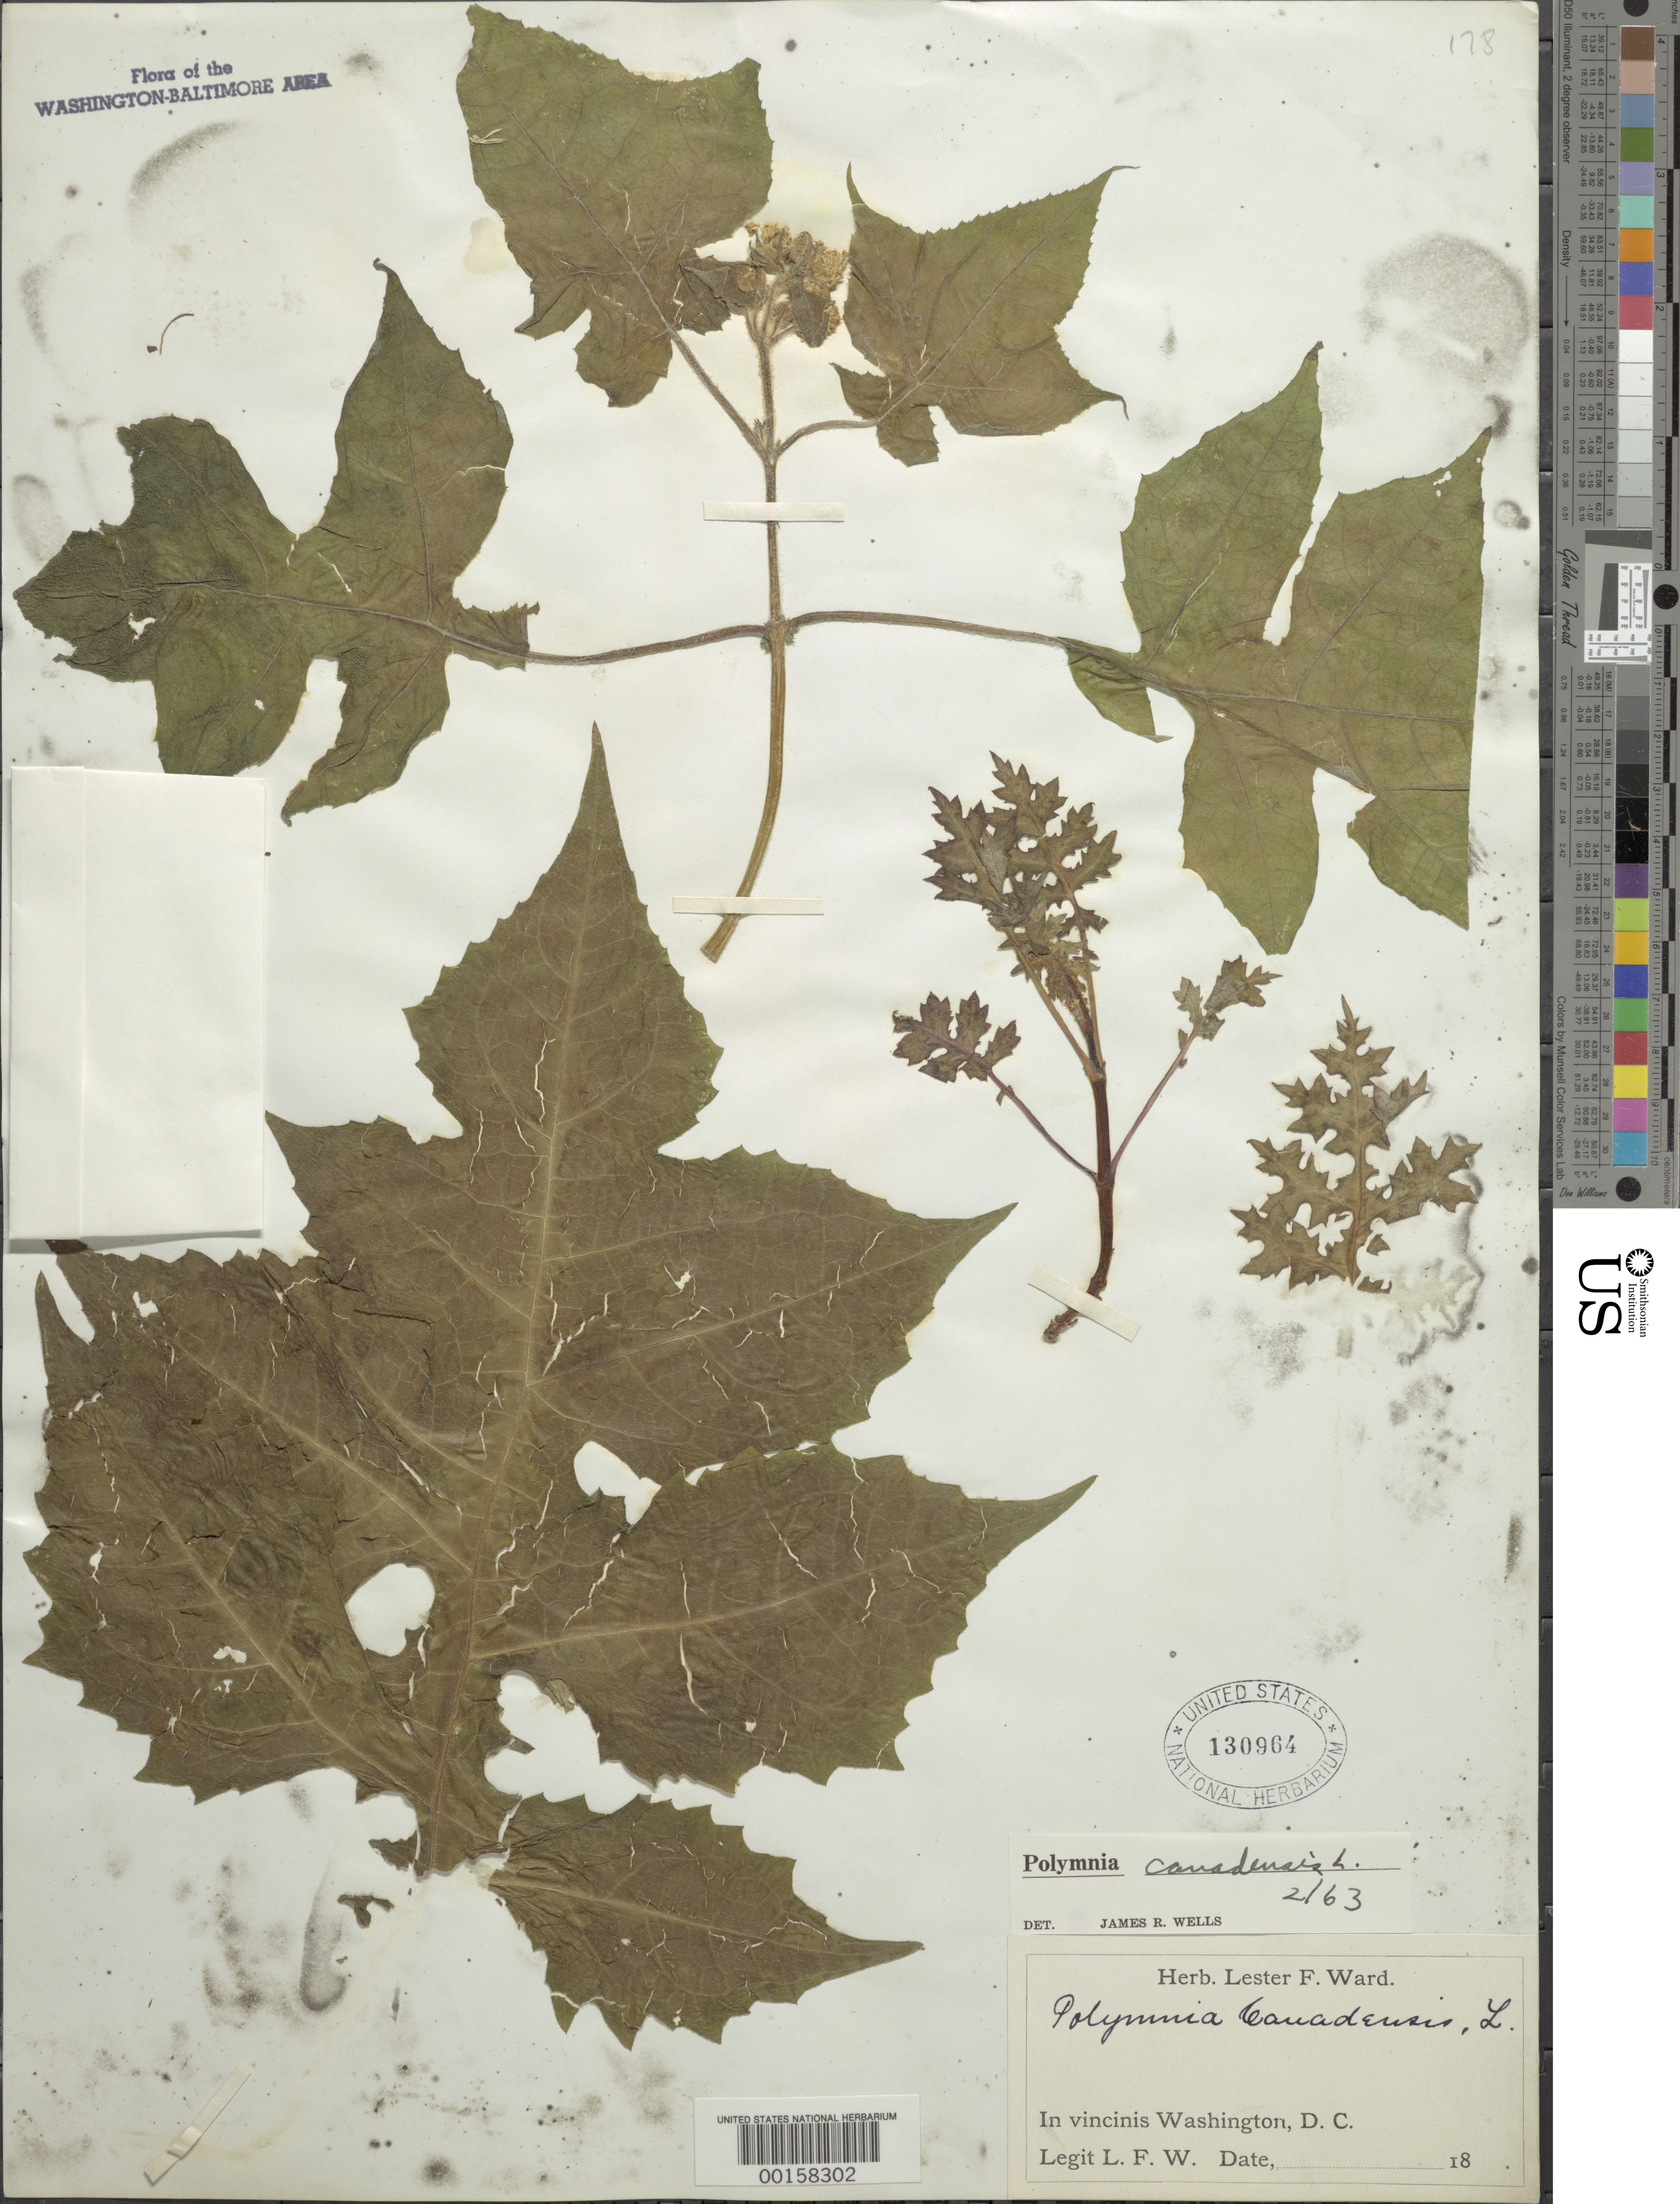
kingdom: Plantae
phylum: Tracheophyta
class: Magnoliopsida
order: Asterales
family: Asteraceae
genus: Polymnia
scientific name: Polymnia canadensis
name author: L.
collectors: L. F. Ward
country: United States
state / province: District of Columbia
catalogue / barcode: US 130964